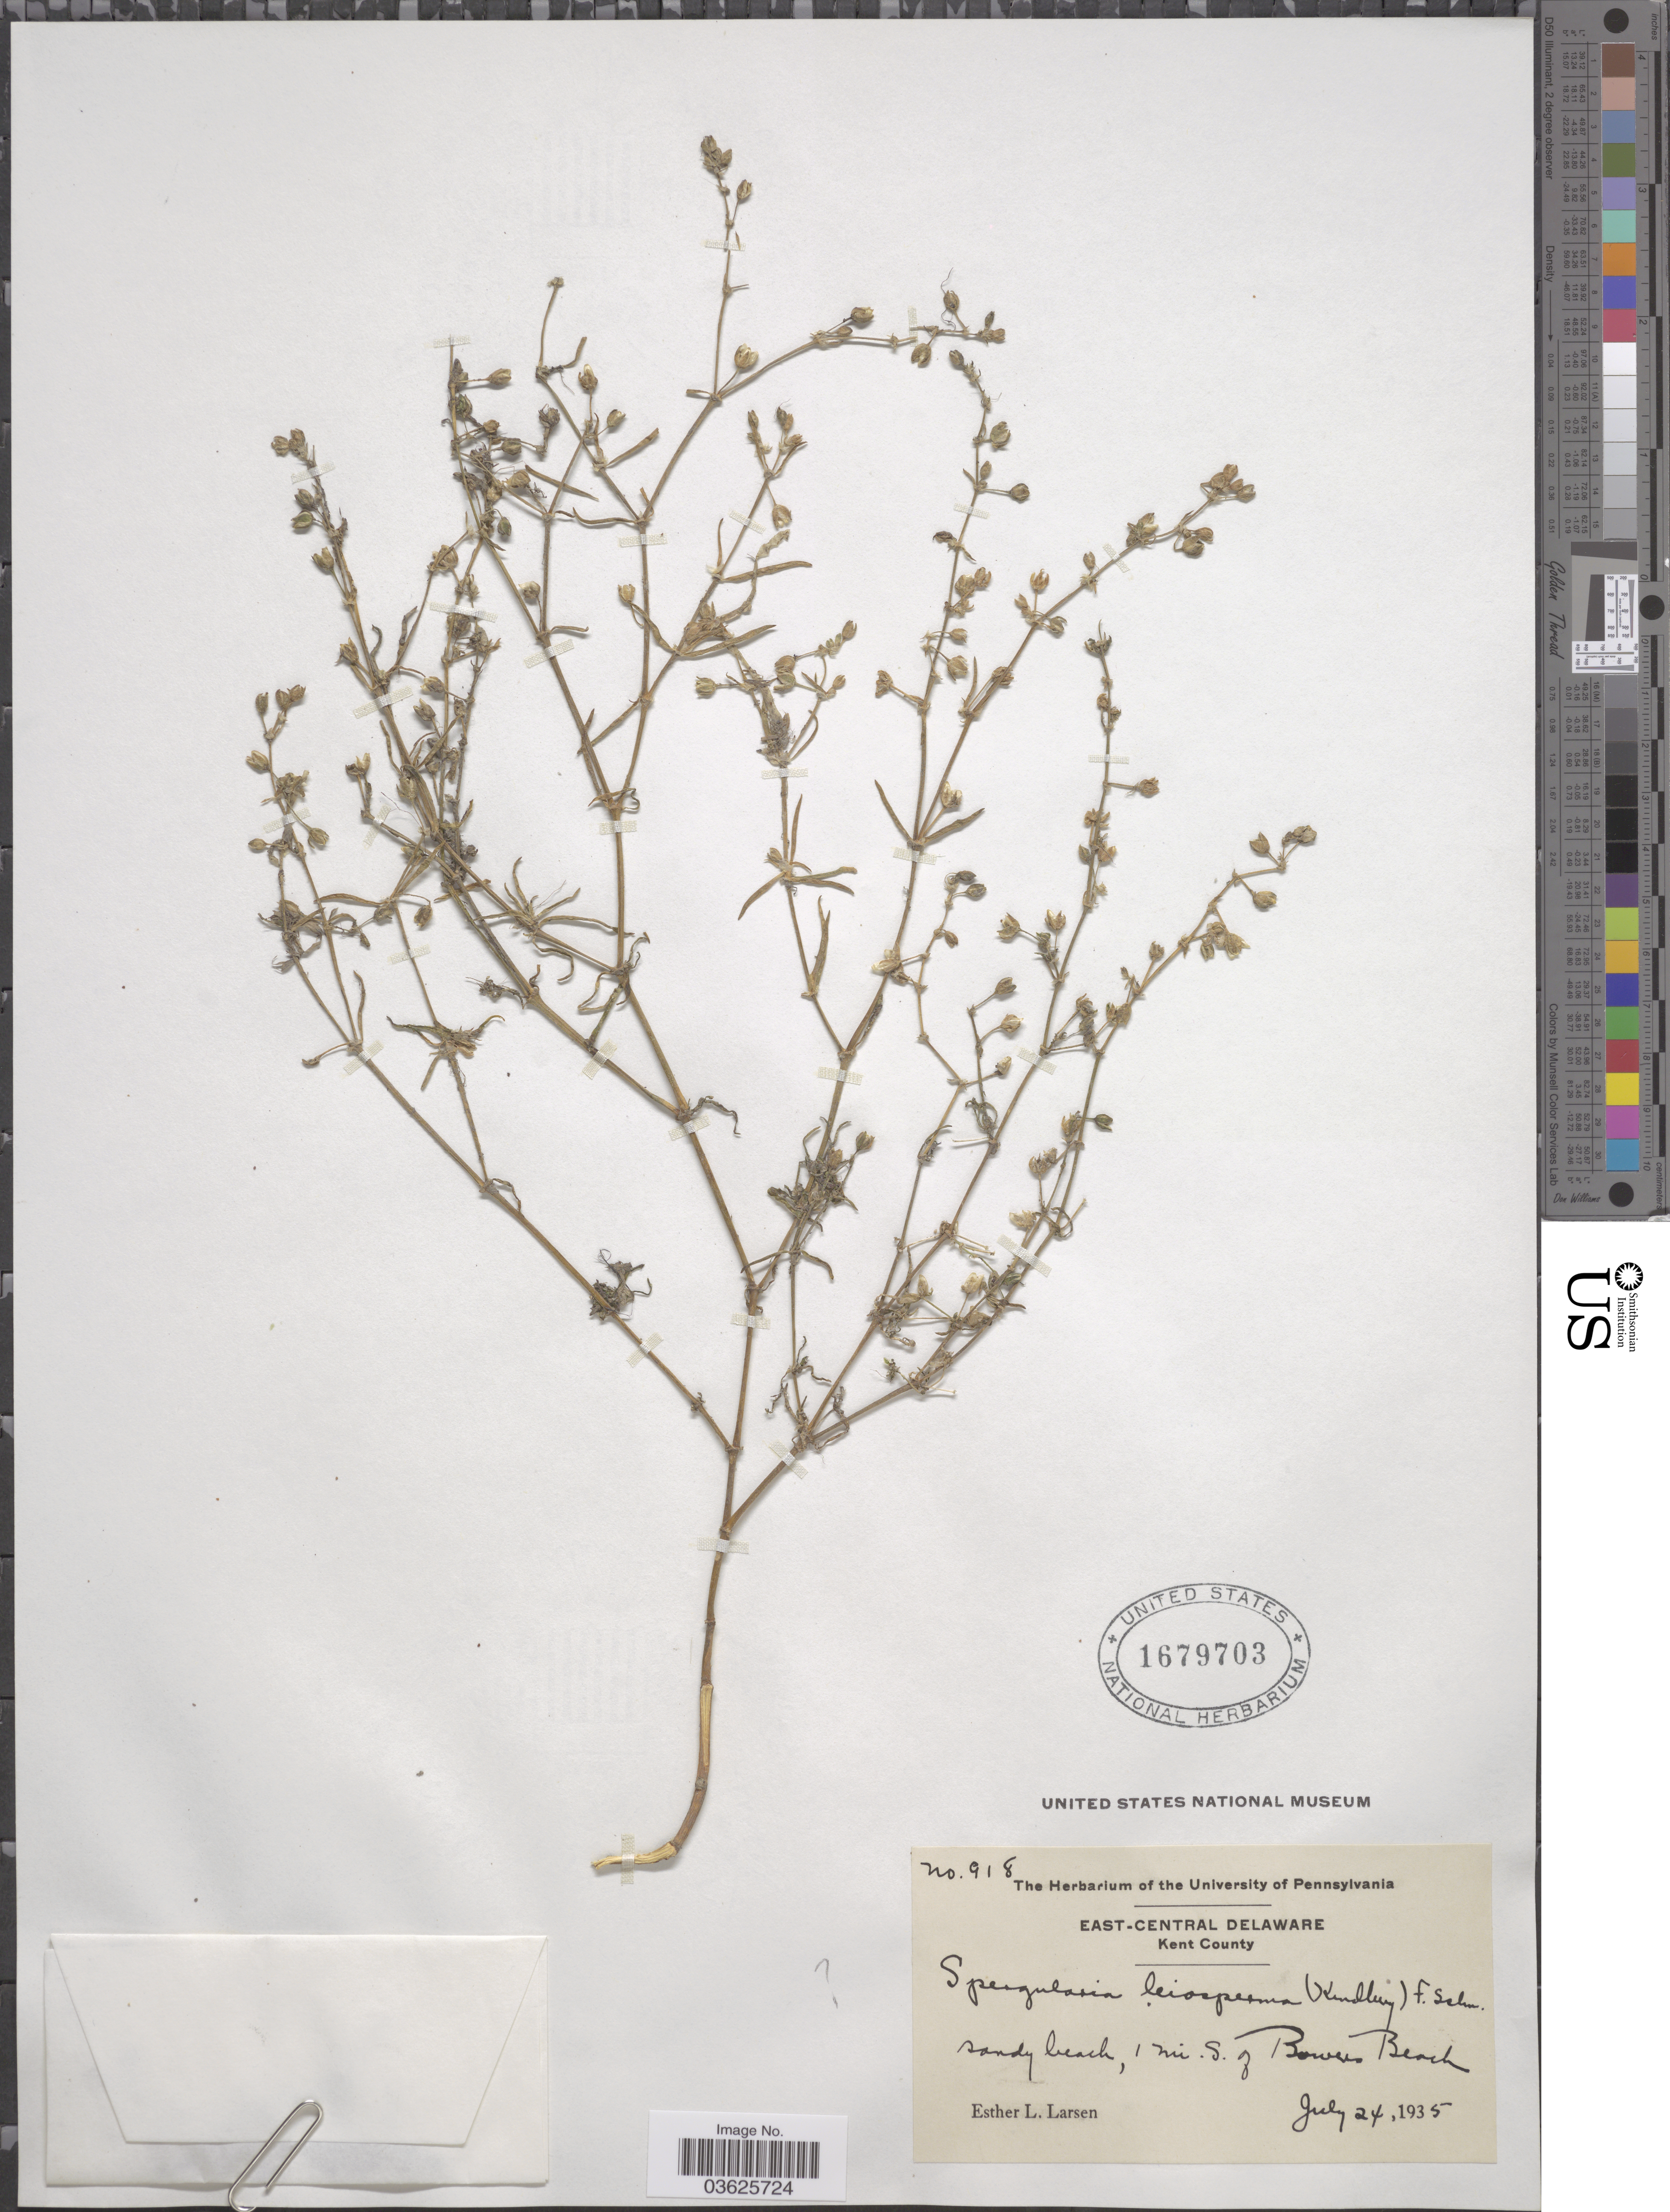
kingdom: Plantae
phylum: Tracheophyta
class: Magnoliopsida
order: Caryophyllales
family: Caryophyllaceae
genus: Spergularia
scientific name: Spergularia sp.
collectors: E. Larsen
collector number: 918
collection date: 1935-07-24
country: United States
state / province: Delaware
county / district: Kent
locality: East-Central Delaware. Kent County. Sandy beach, 1 mi. s. of Bowers Beach.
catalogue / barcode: US 1679703